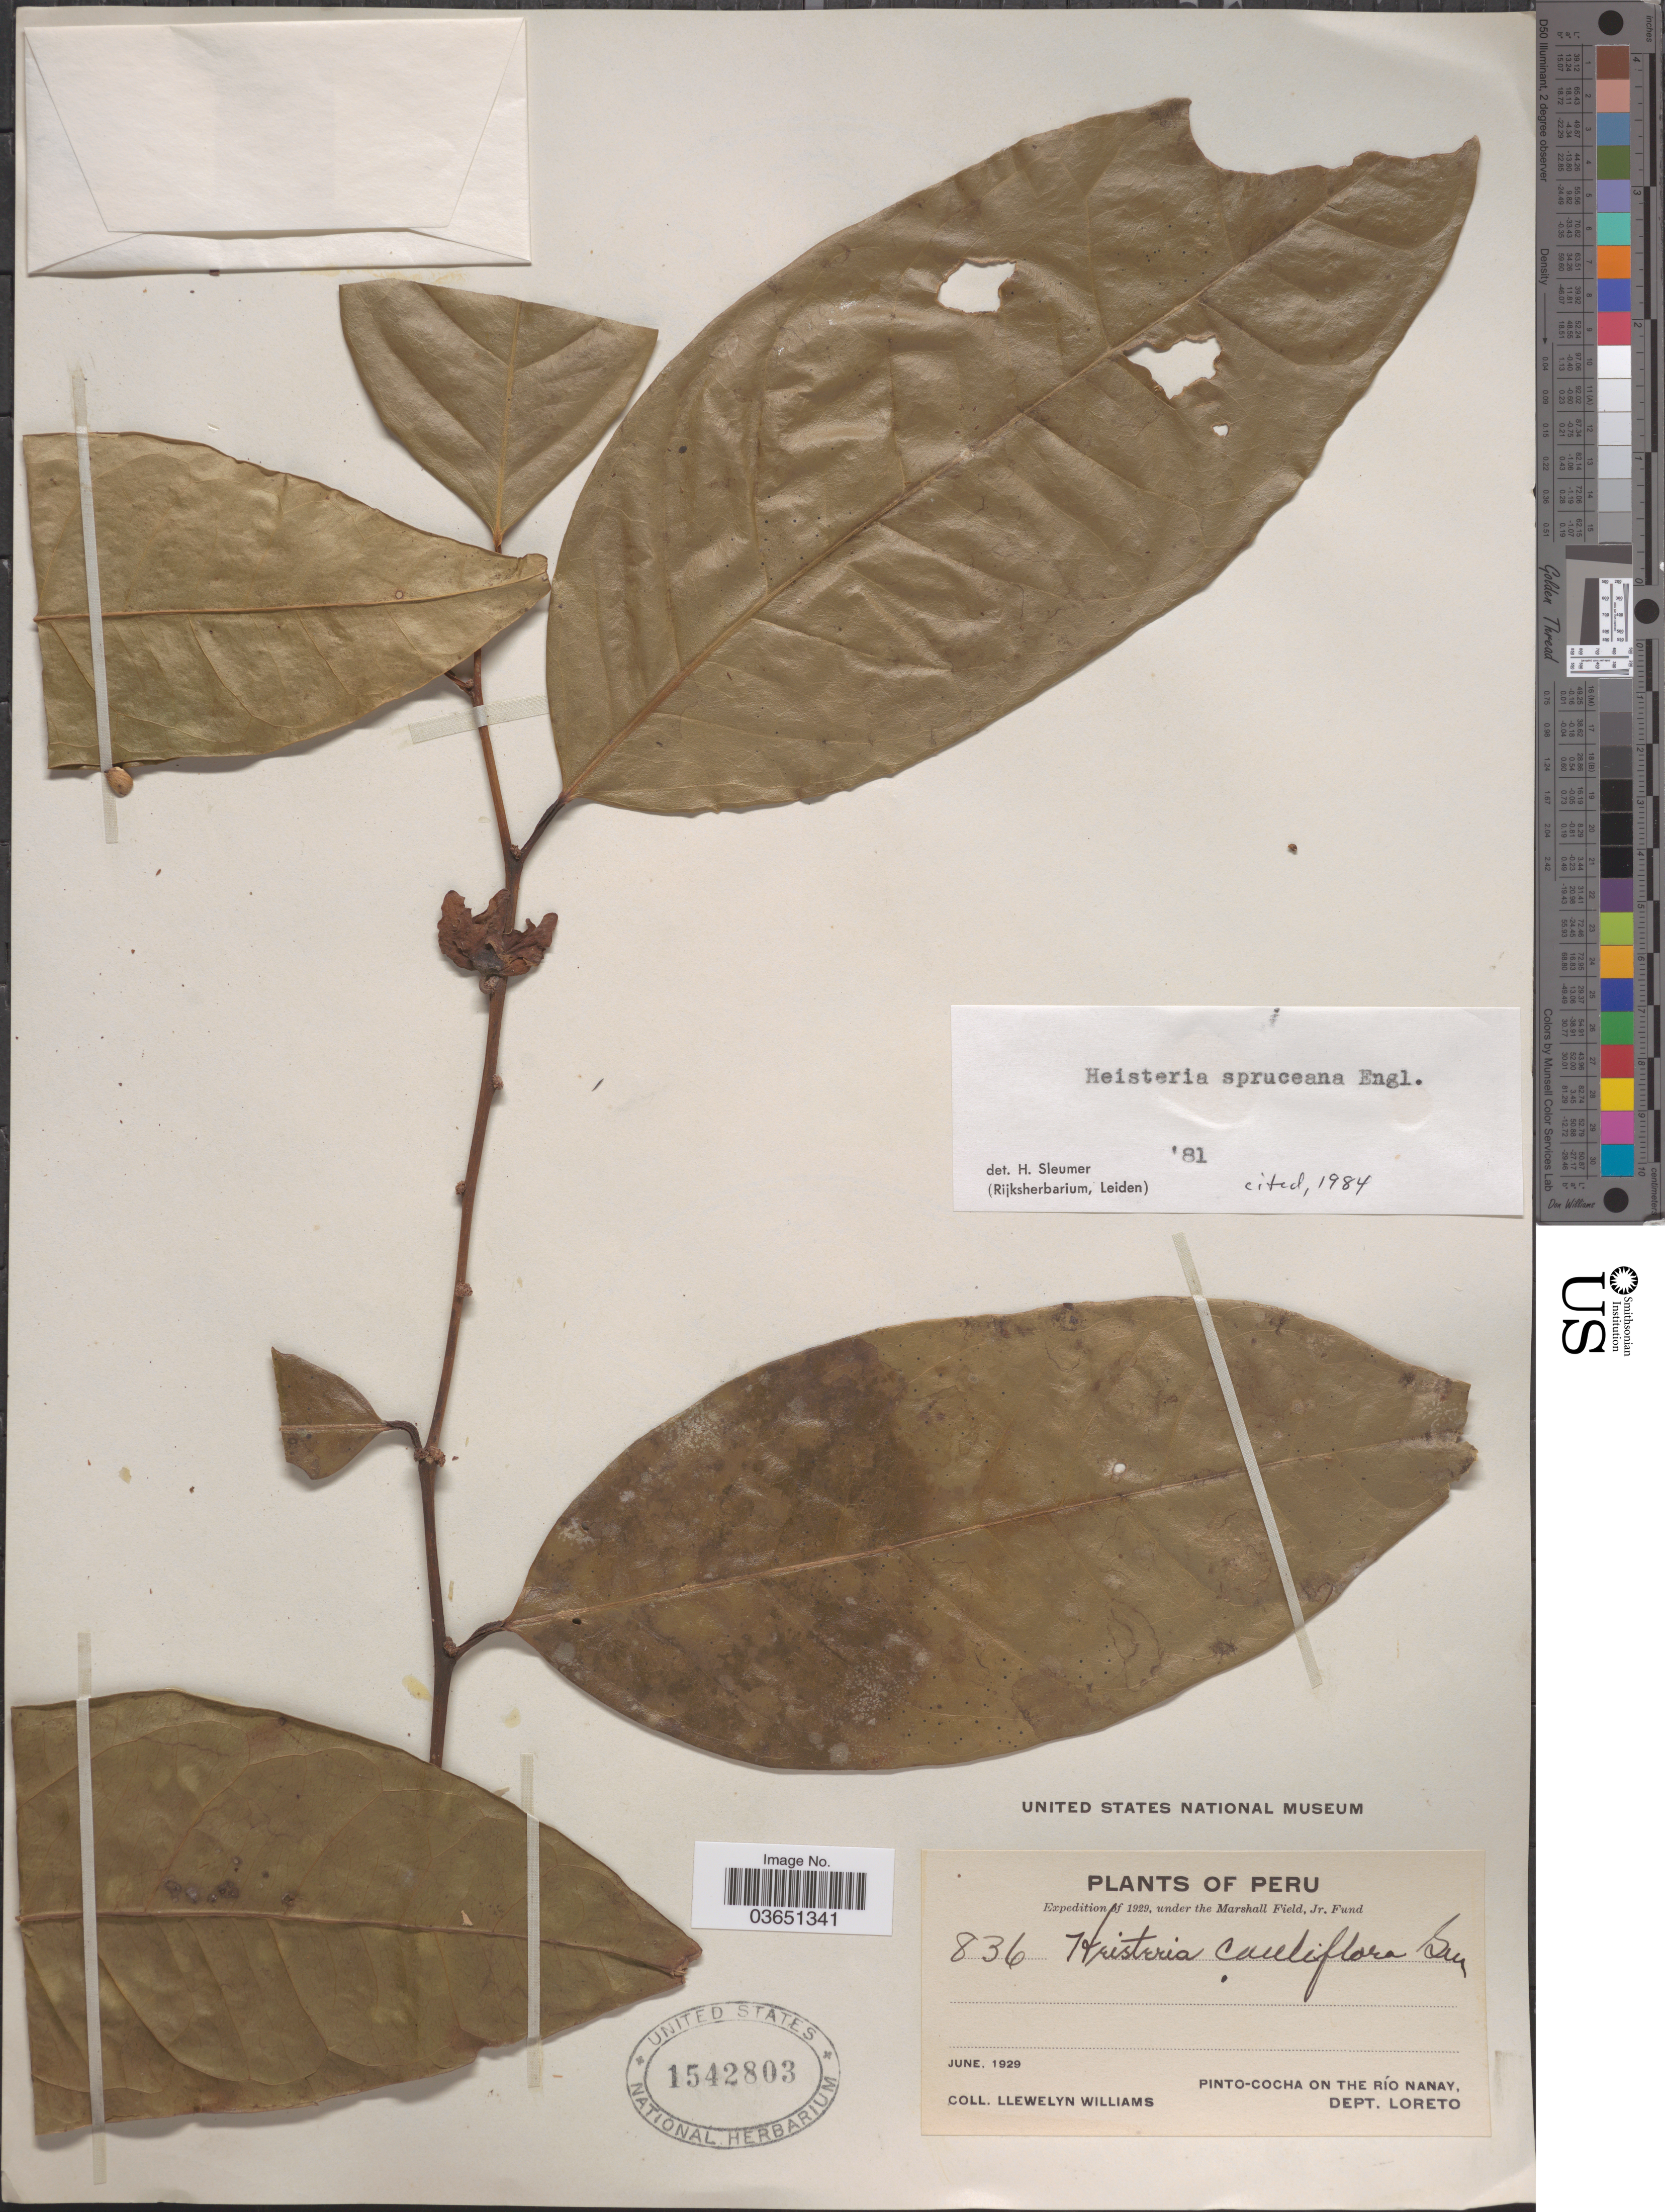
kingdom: Plantae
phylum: Tracheophyta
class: Magnoliopsida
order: Santalales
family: Erythropalaceae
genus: Heisteria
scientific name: Heisteria spruceana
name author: Engl.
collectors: Ll. Williams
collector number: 836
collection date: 1929-06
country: Peru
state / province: Loreto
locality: Pinto-Cocha on the Río Nanay, Dept. Loreto.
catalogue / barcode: US 1542803